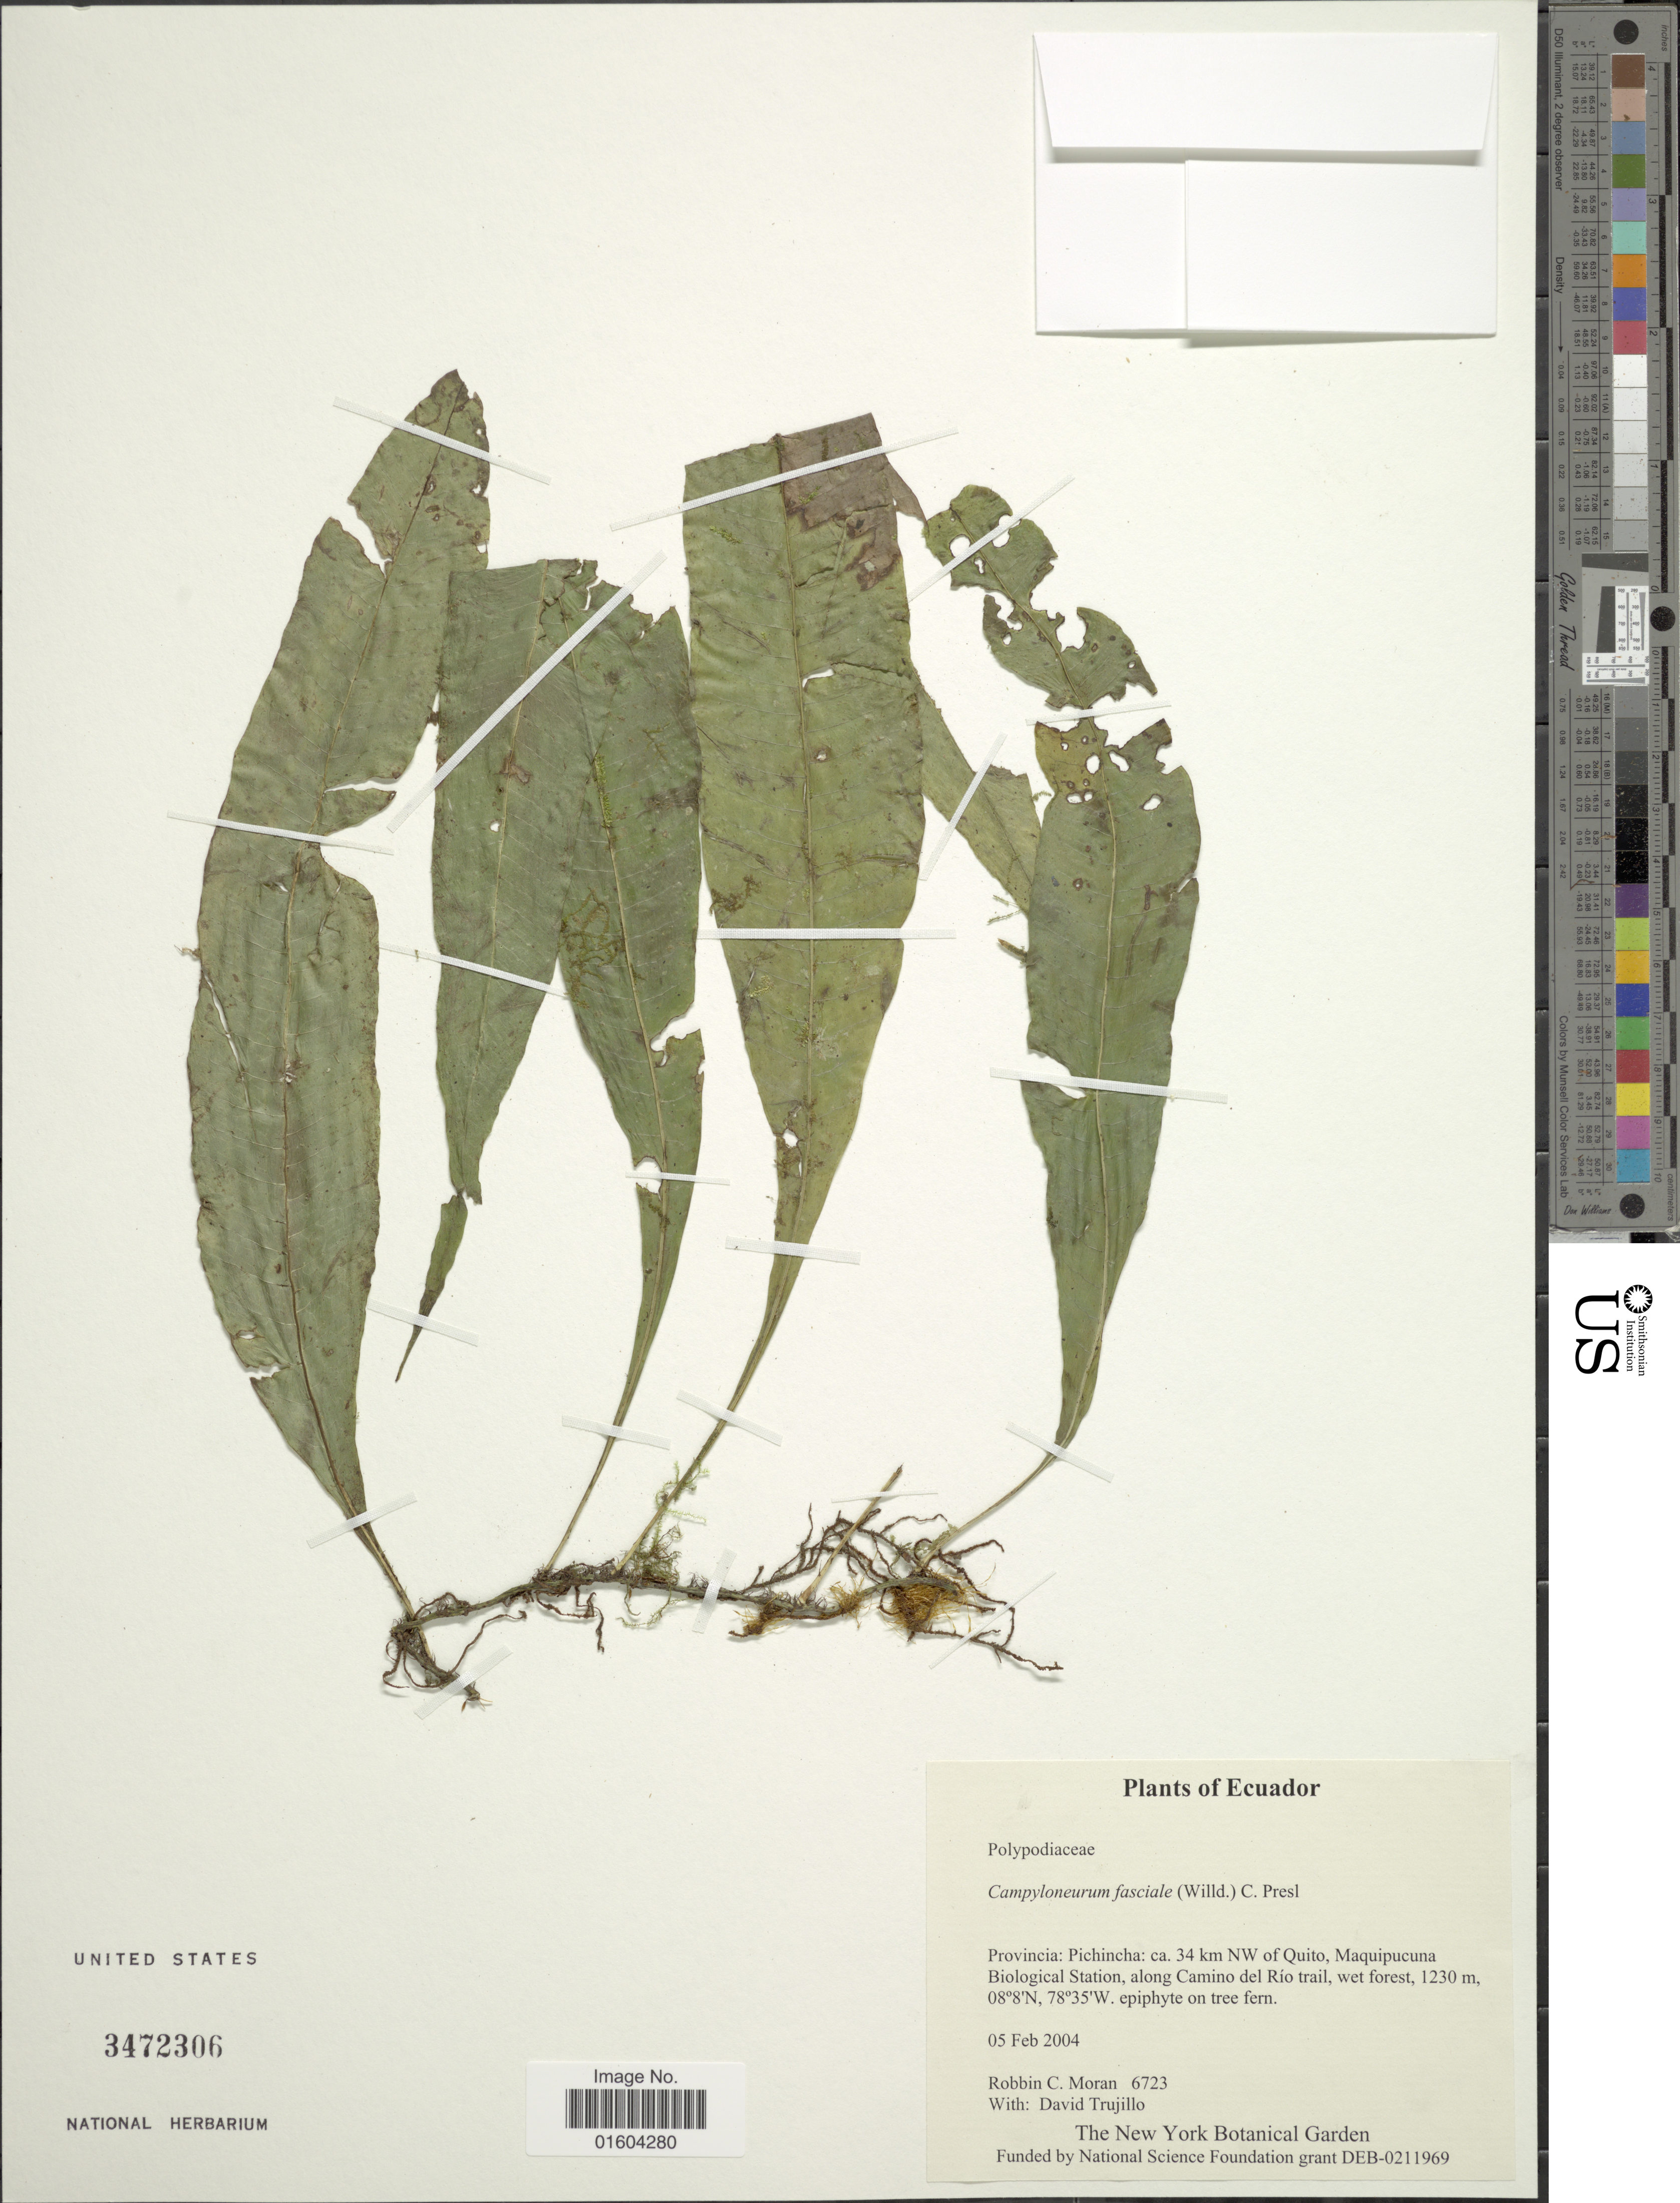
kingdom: Plantae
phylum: Tracheophyta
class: Polypodiopsida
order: Polypodiales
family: Polypodiaceae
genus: Campyloneurum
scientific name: Campyloneurum fasciale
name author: (Humb. & Bonap. ex Willd.) C. Presl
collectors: R. C. Moran & D. Trujillo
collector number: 6723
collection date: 2004-02-05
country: Ecuador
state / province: Pichincha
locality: Provincia:Pichincha: ca. 34 km Nw of Quito, Maquipucuna Biological Station, along Camino del Rio trail.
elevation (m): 1230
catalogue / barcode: US 3472306